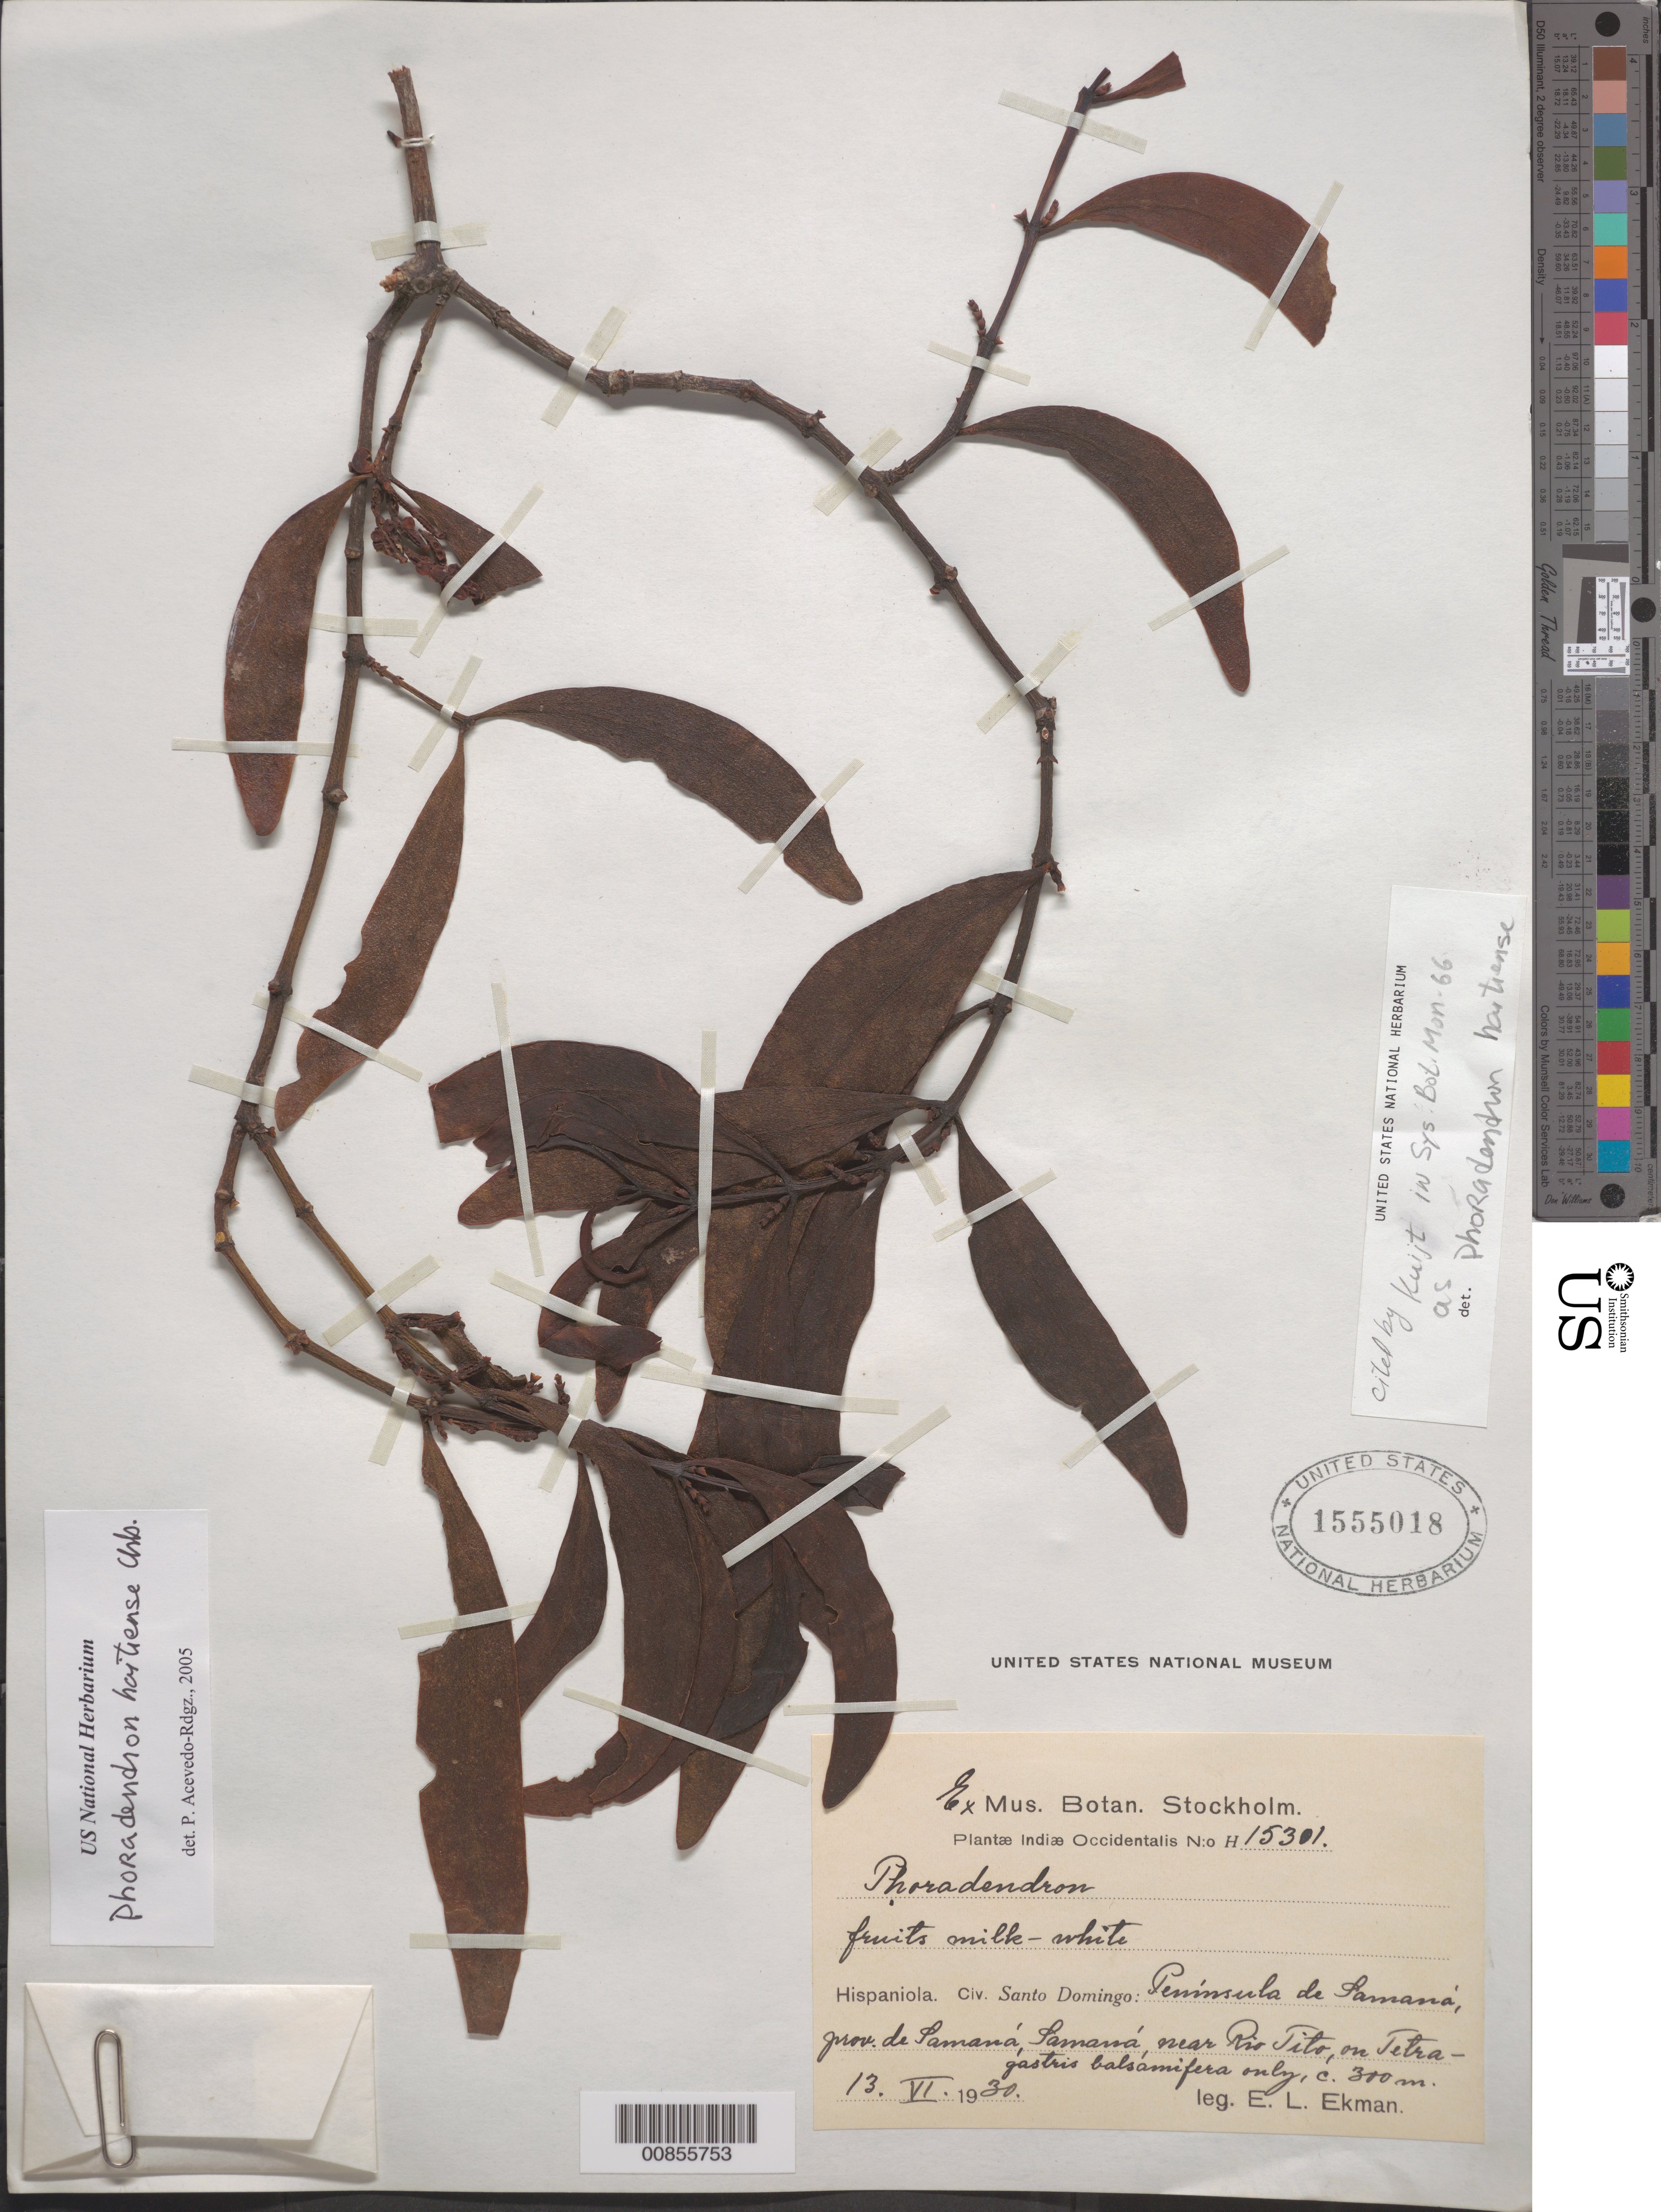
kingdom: Plantae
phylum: Tracheophyta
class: Magnoliopsida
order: Santalales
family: Viscaceae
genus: Phoradendron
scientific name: Phoradendron haitiense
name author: Urb.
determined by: Kuijt, Job, (CANADA)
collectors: E. L. Ekman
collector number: H 15301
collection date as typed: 13 Jun 1930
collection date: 1930-06-13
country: Dominican Republic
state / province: Samana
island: Hispaniola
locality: Península de Samaná, Samaná, near Río Tito.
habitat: On Tetragastris balsamifera only.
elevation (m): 300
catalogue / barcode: US 1555018